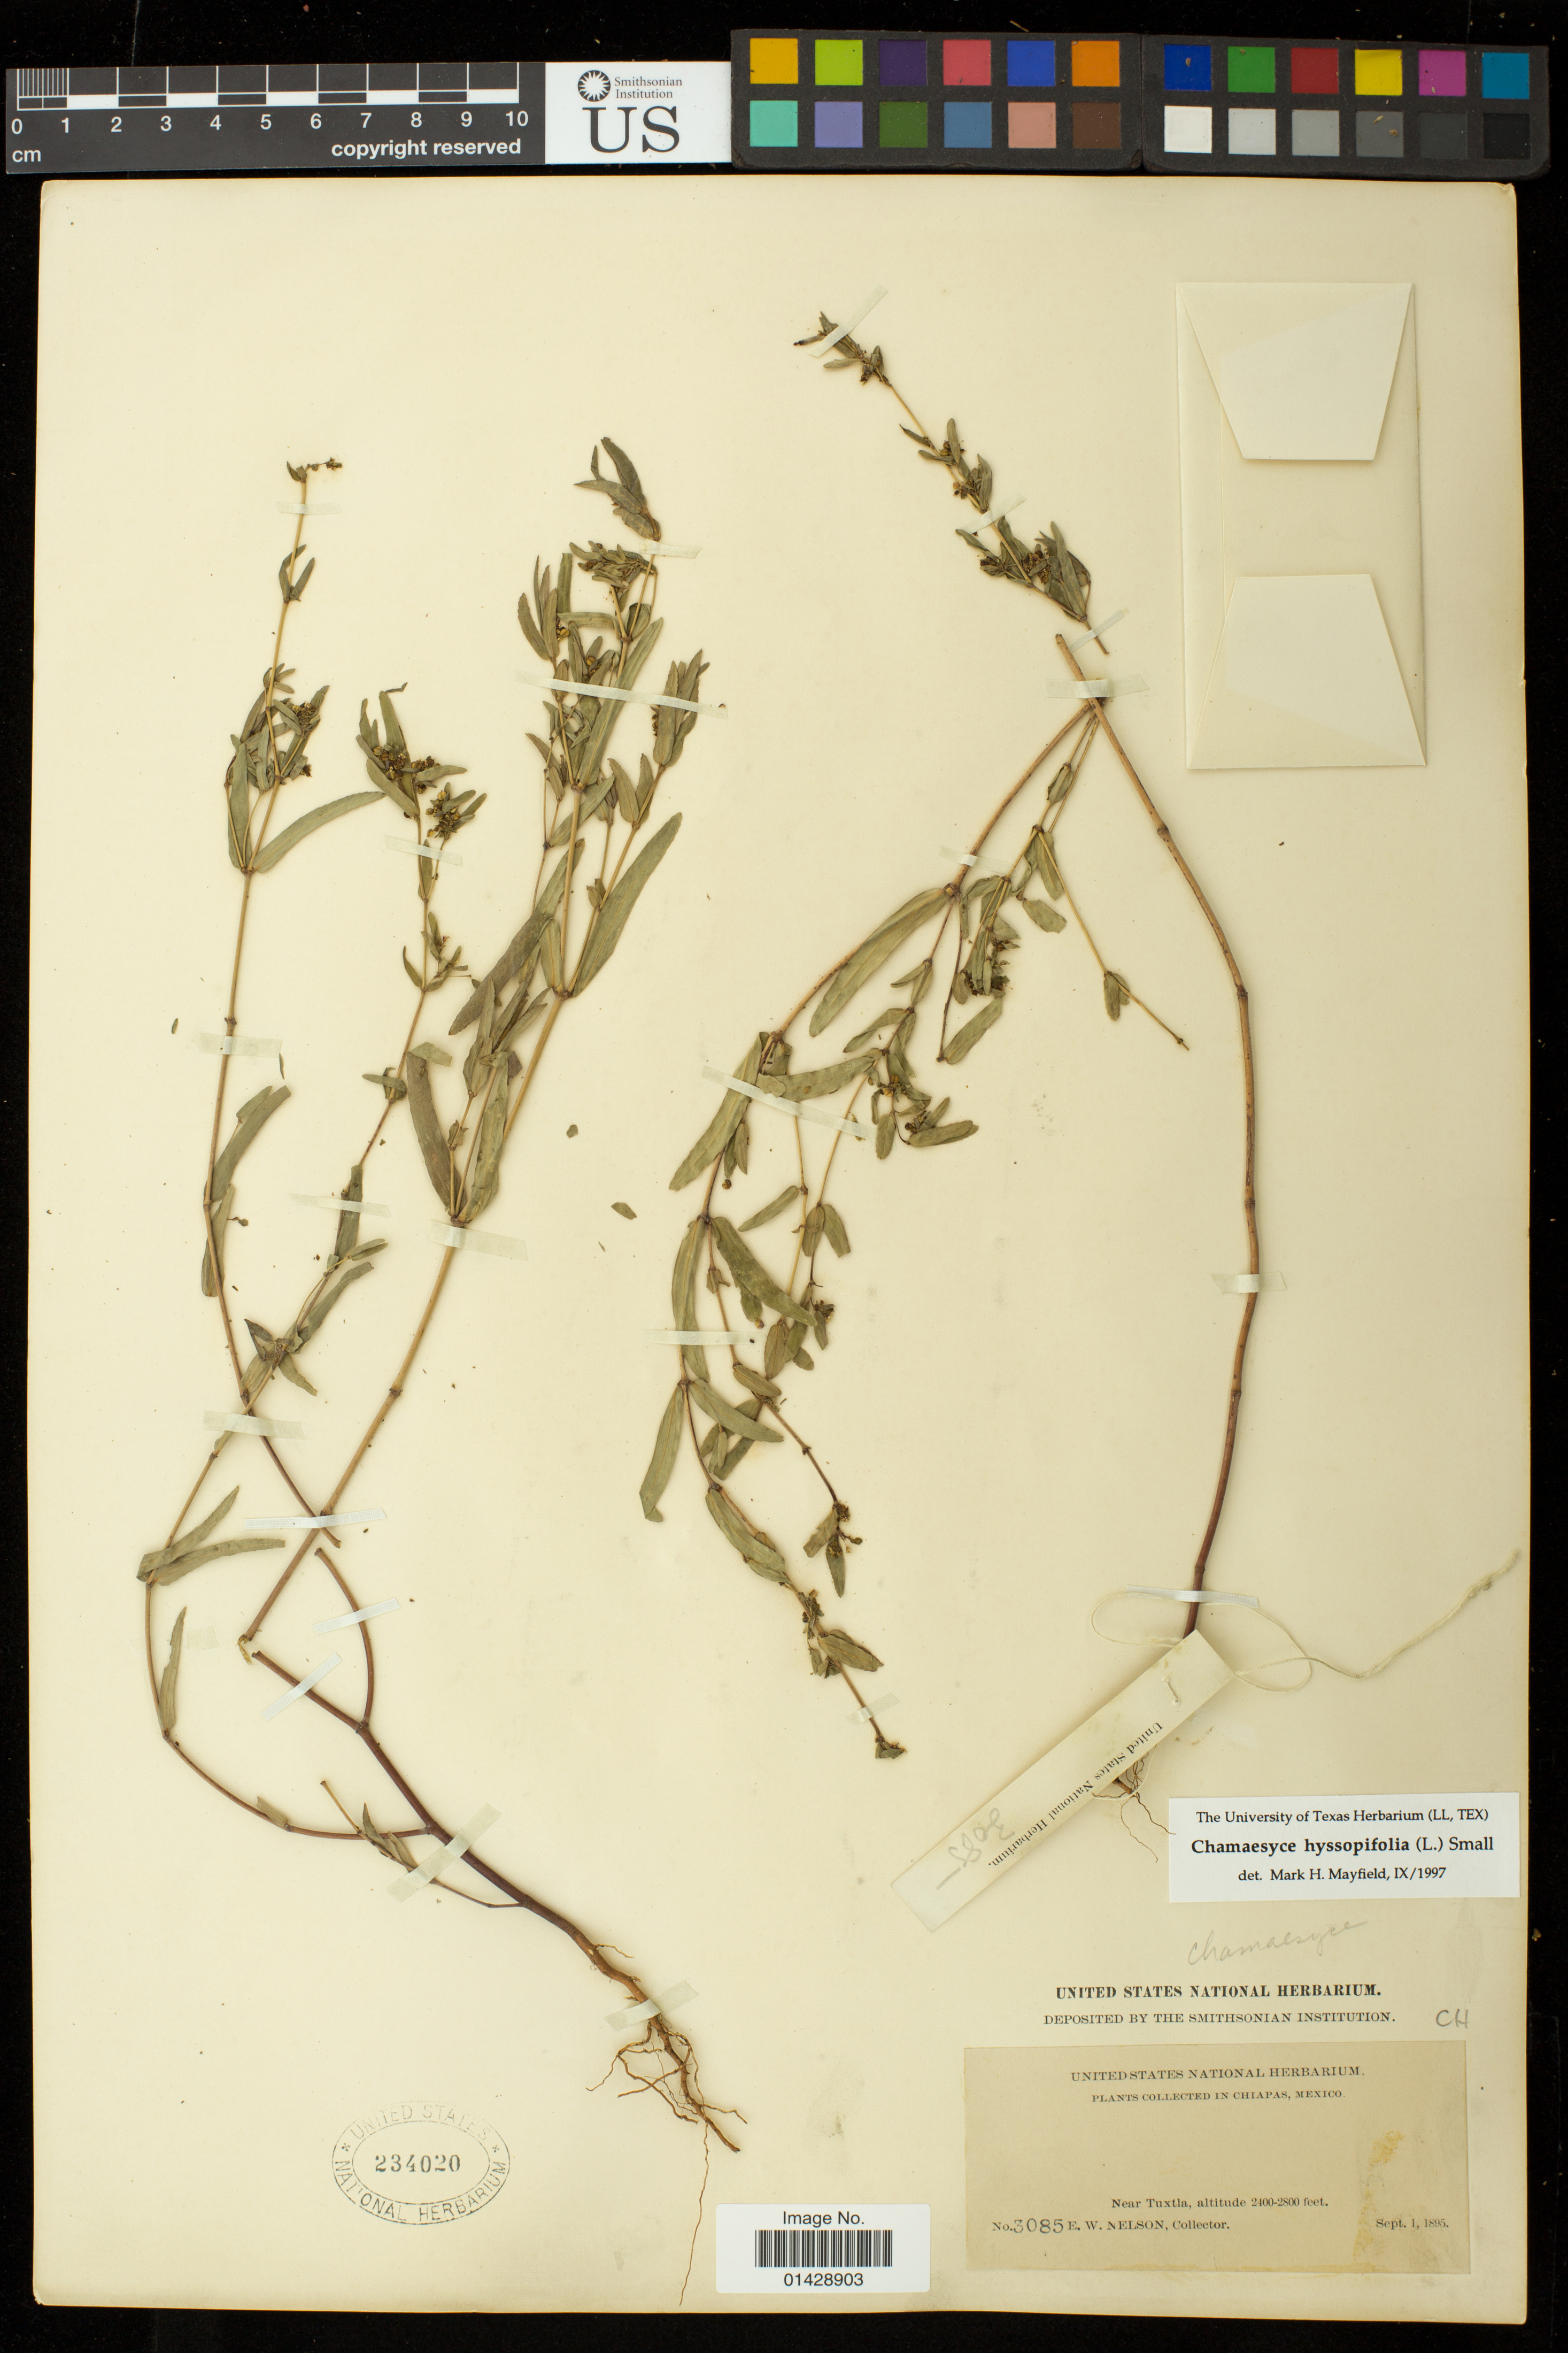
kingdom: Plantae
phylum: Tracheophyta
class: Magnoliopsida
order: Malpighiales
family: Euphorbiaceae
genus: Euphorbia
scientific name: Euphorbia hyssopifolia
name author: L.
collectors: E. W. Nelson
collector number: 3085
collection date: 1895-09-01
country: Mexico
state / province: Chiapas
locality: Near Tuxtla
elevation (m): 732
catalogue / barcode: US 234020